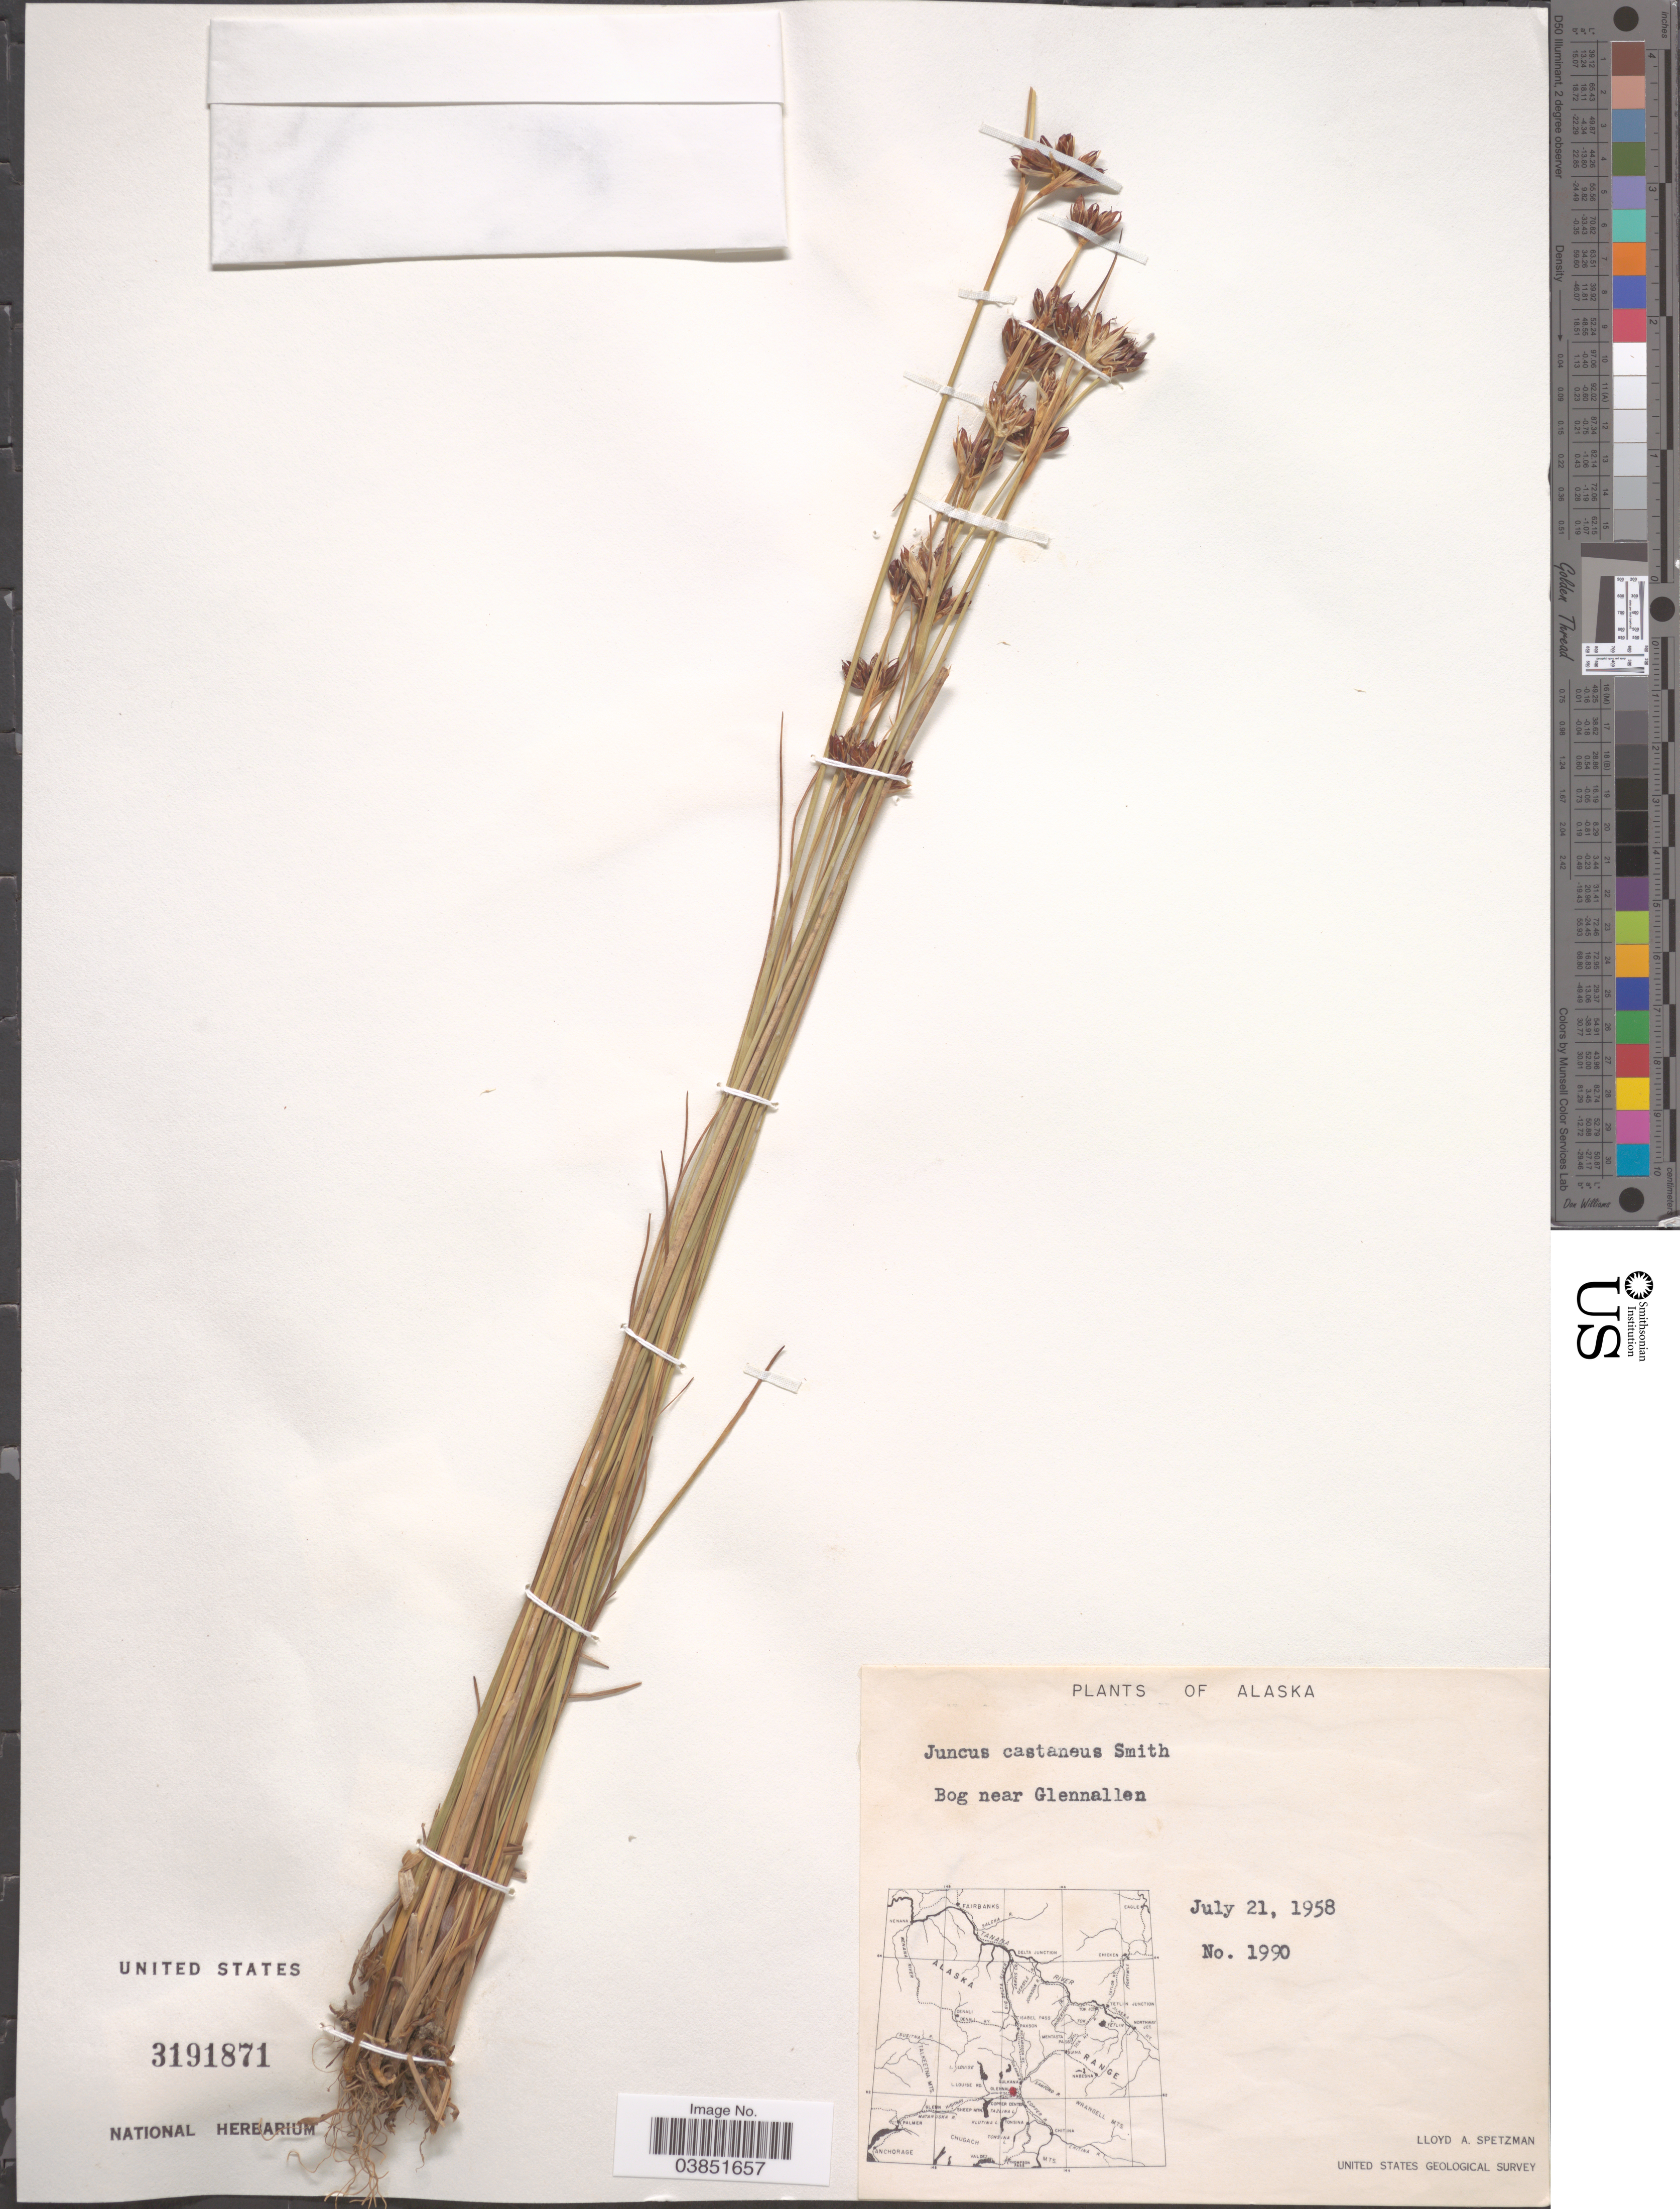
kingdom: Plantae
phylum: Tracheophyta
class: Liliopsida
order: Poales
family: Juncaceae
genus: Juncus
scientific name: Juncus castaneus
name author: Sm.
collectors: L. Spetzman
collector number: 1990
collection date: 1958-07-21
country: United States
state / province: Alaska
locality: Near Glennallen.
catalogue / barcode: US 3191871